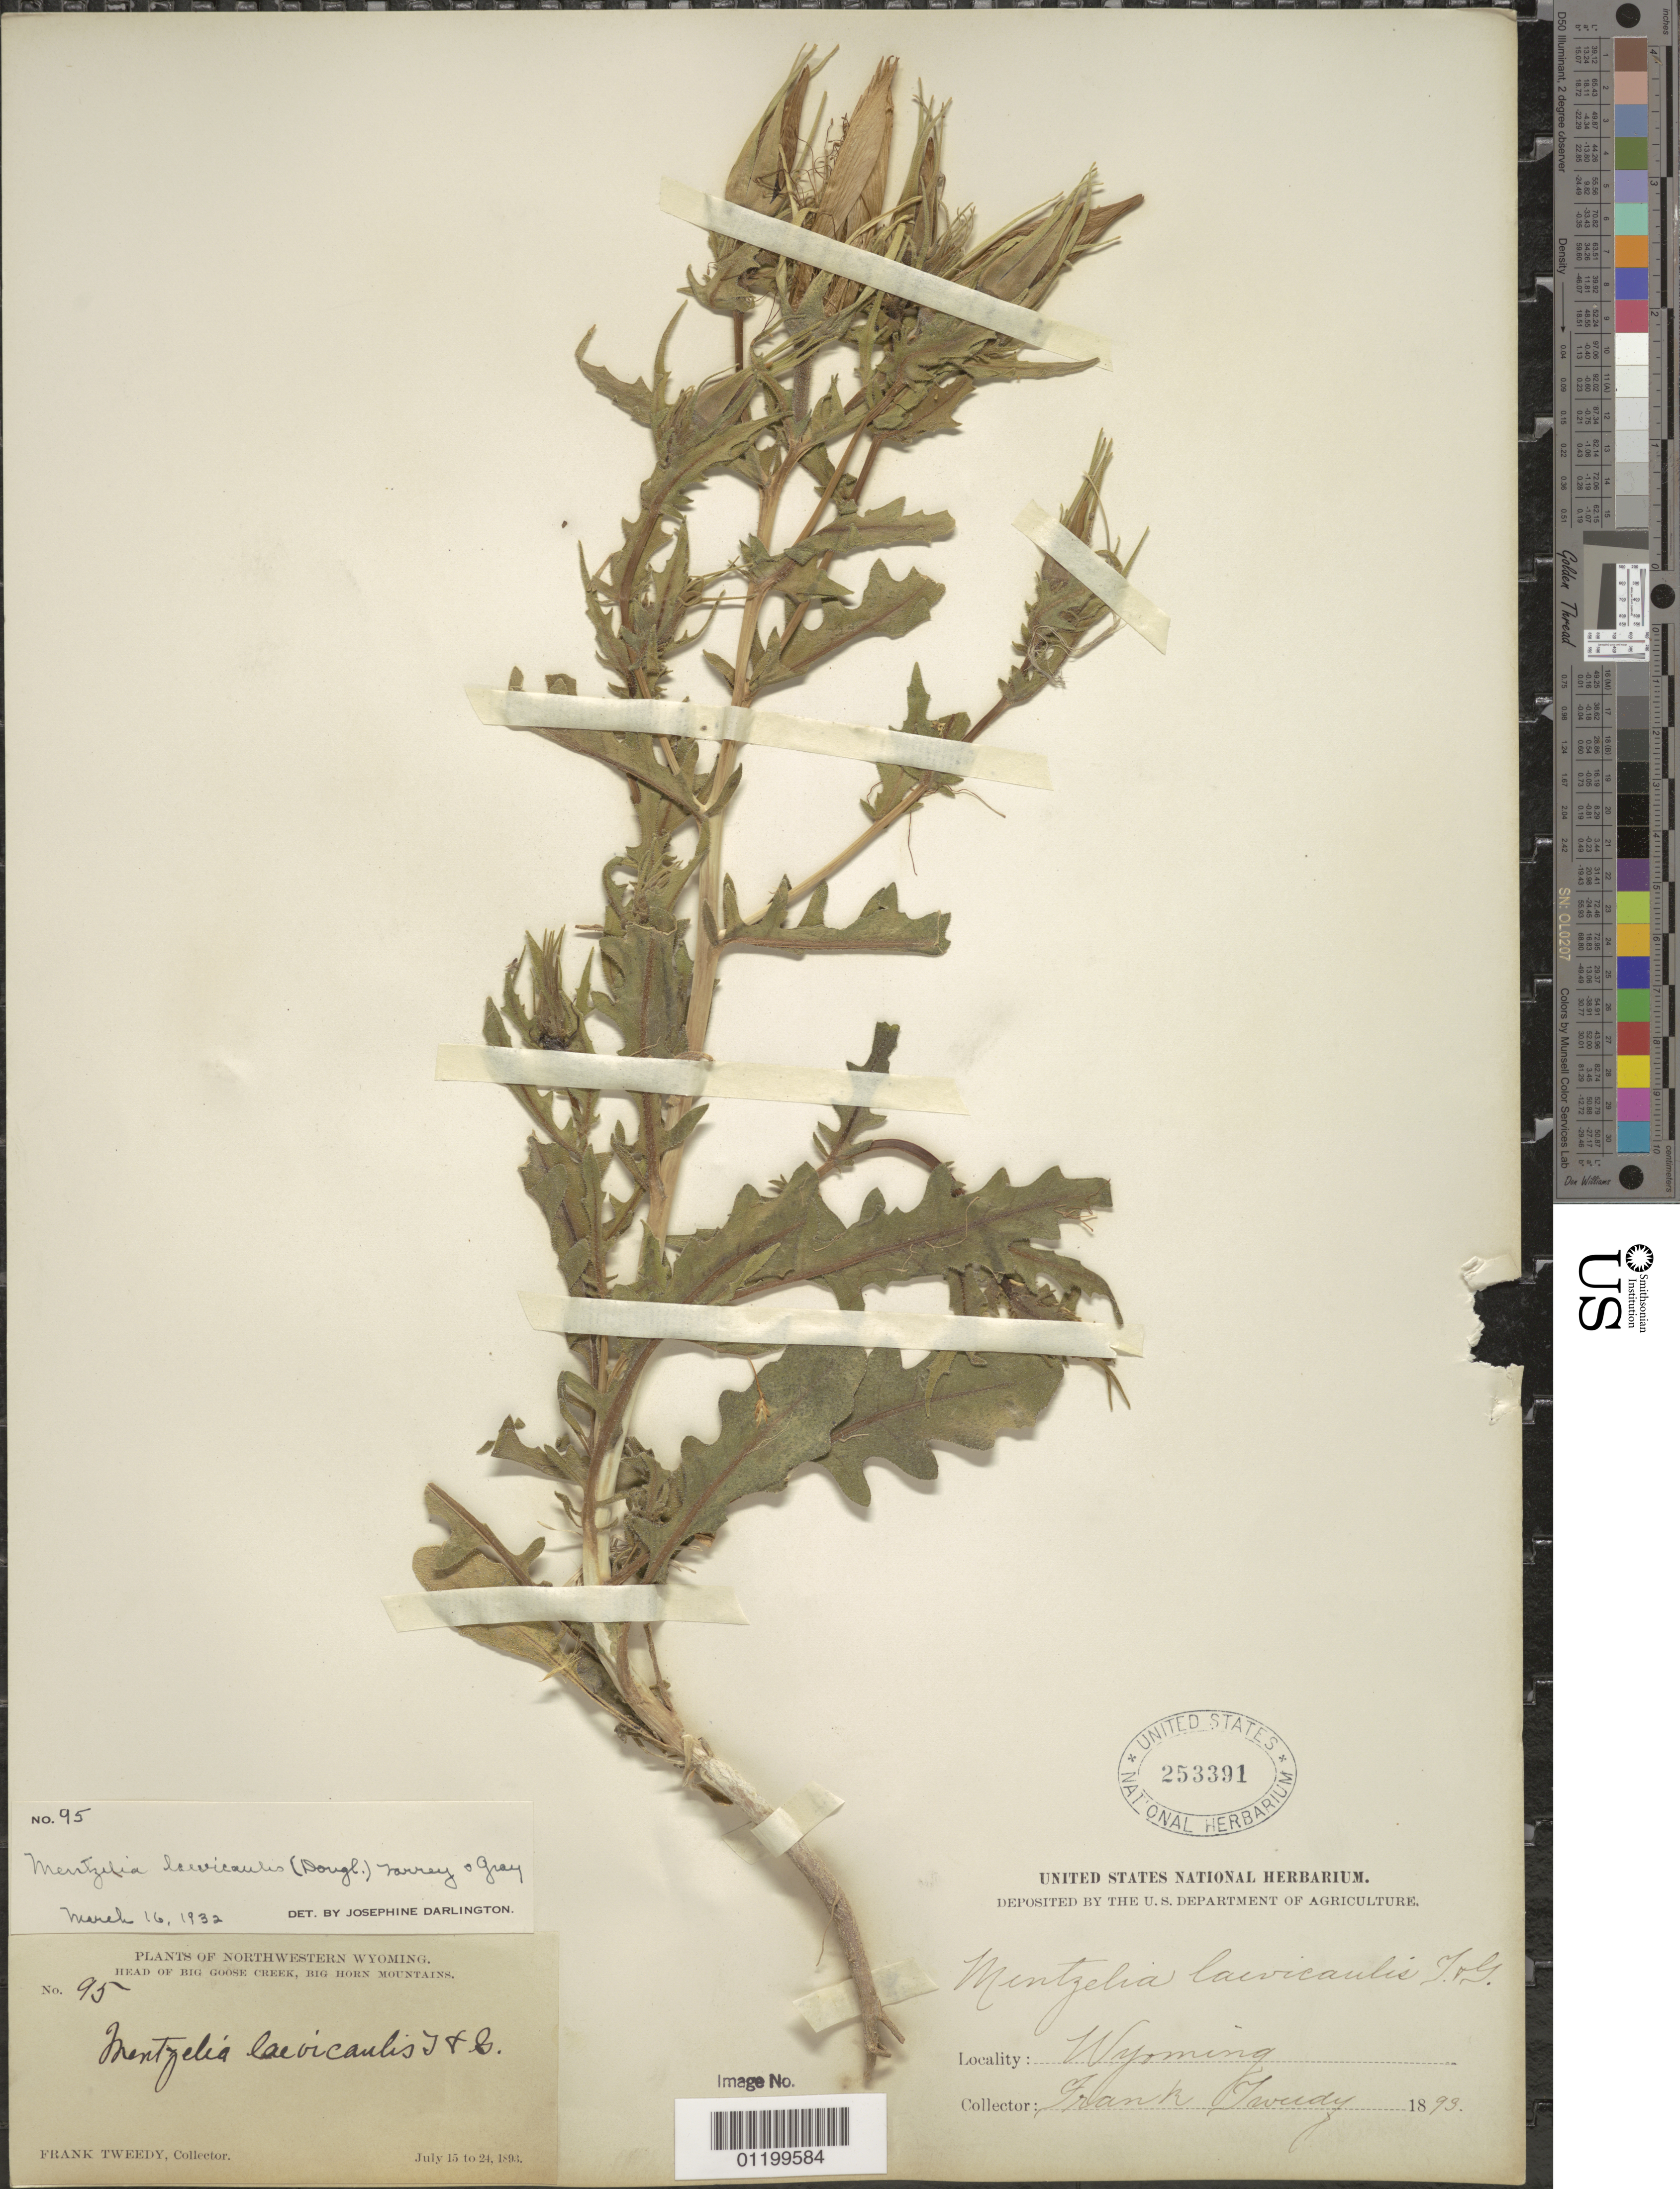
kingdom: Plantae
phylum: Tracheophyta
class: Magnoliopsida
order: Cornales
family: Loasaceae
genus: Mentzelia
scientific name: Mentzelia laevicaulis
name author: (Douglas ex Hook.) Torr. & A. Gray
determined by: Darlington, J.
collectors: F. Tweedy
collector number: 95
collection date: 1893-07-15/1893-07-24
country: United States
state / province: Wyoming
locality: Head of Big Goose Creek, Big Horn Mountains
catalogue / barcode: US 253391